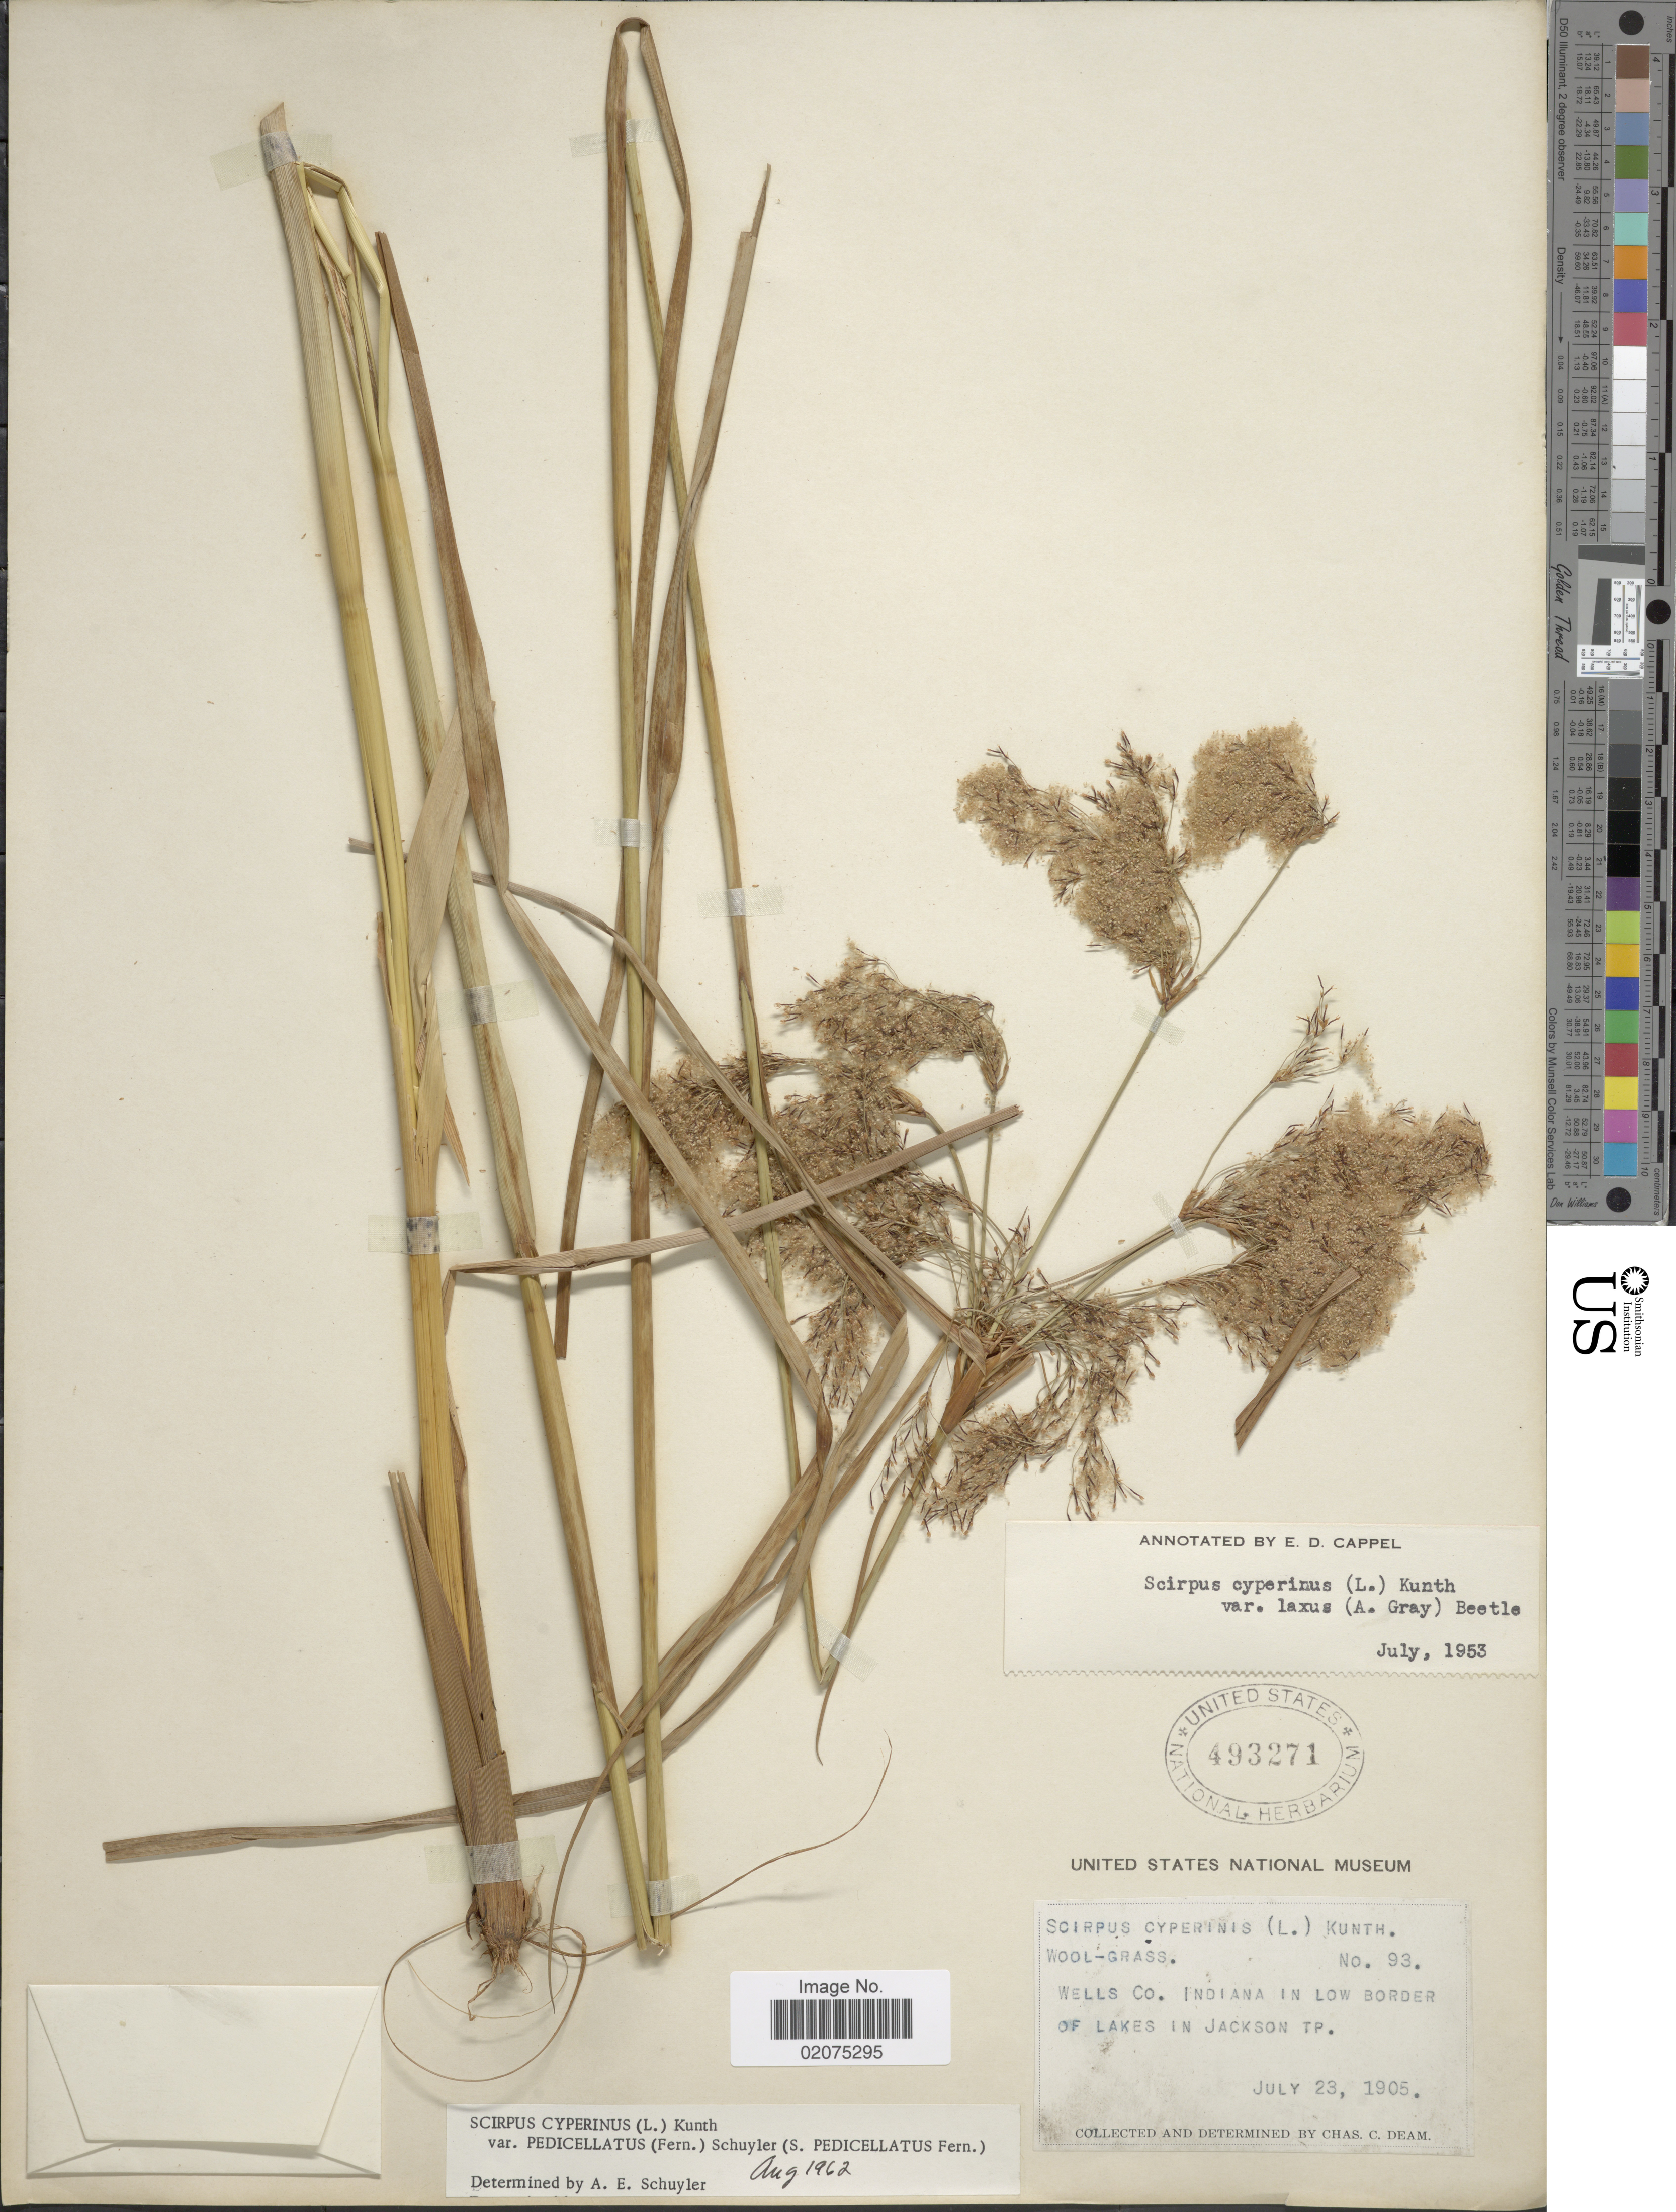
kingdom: Plantae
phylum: Tracheophyta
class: Liliopsida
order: Poales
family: Cyperaceae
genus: Scirpus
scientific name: Scirpus cyperinus var. pedicellatus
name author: (Fernald) Schuyler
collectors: C. C. Deam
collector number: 93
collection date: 1905-07-23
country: United States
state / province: Indiana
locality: Wells Co, low border of Lakes in Jackson Tp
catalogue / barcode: US 493271